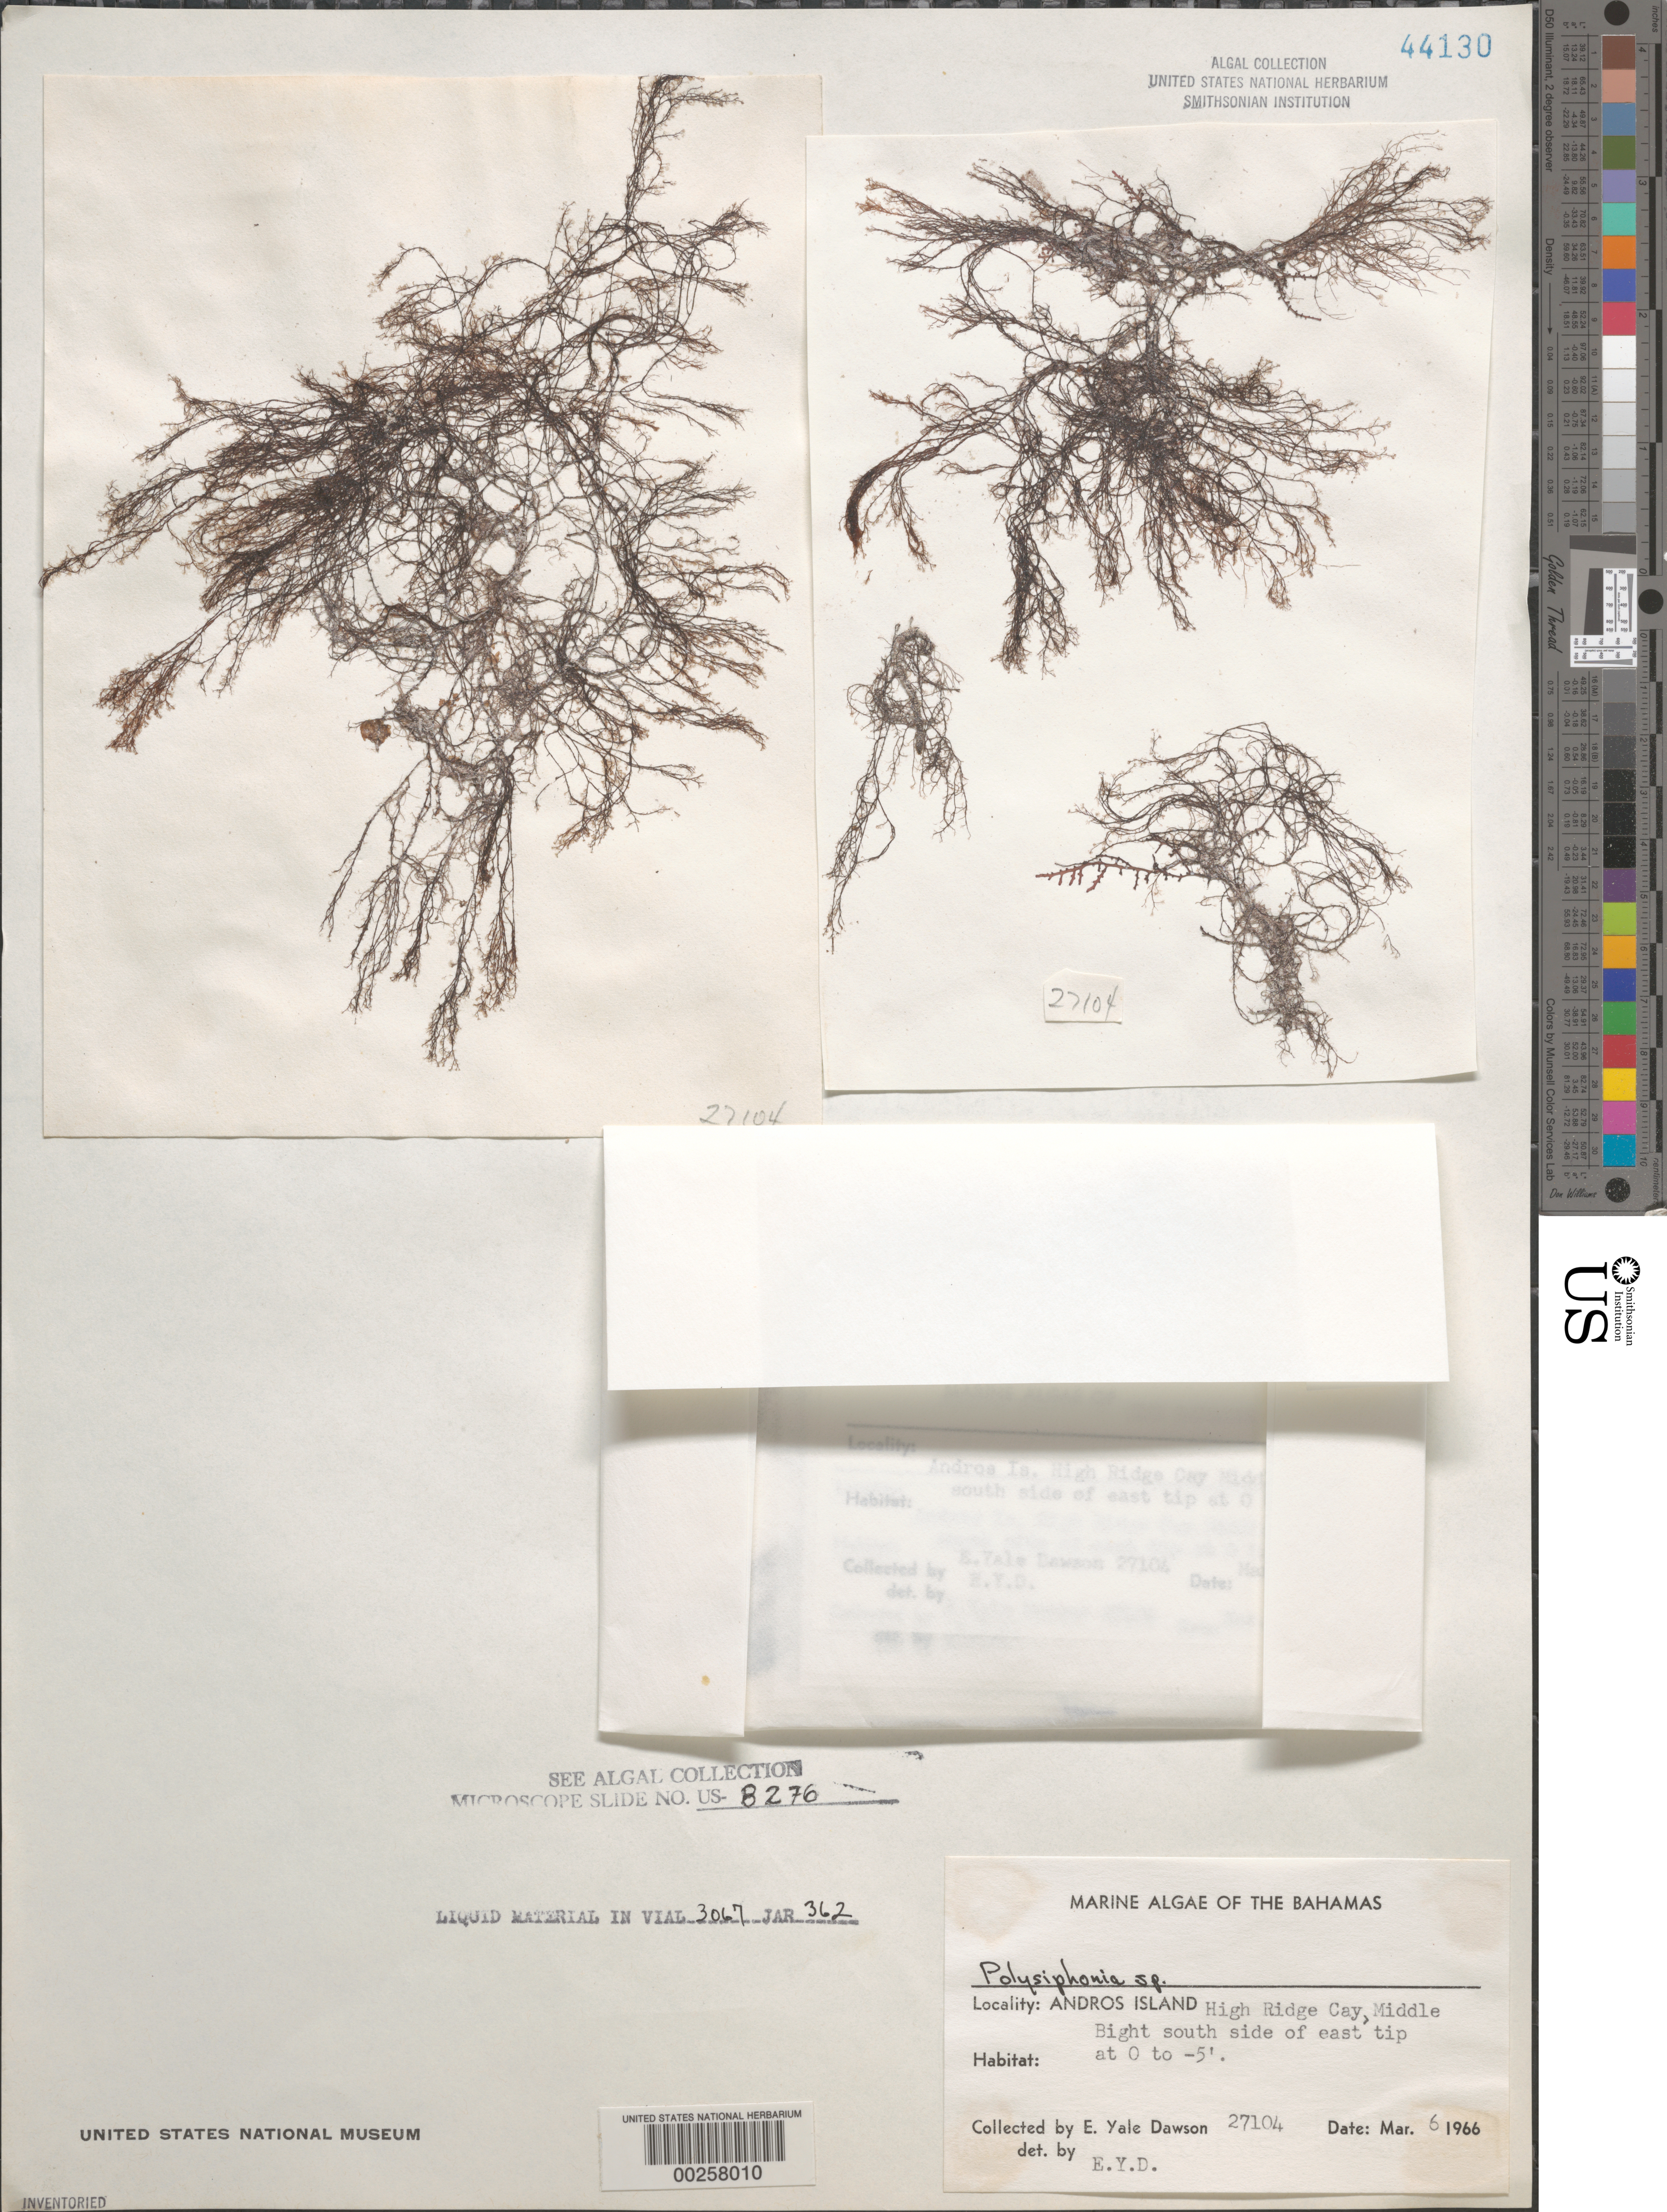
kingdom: Plantae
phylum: Rhodophyta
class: Florideophyceae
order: Ceramiales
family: Rhodomelaceae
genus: Polysiphonia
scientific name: Polysiphonia sp.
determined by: Dawson, E. Y.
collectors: E. Y. Dawson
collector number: EYD 27104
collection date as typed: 06 Mar 1966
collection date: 1966-03-06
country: Bahamas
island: High Ridge Cay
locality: Middle Bight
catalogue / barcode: US 44130